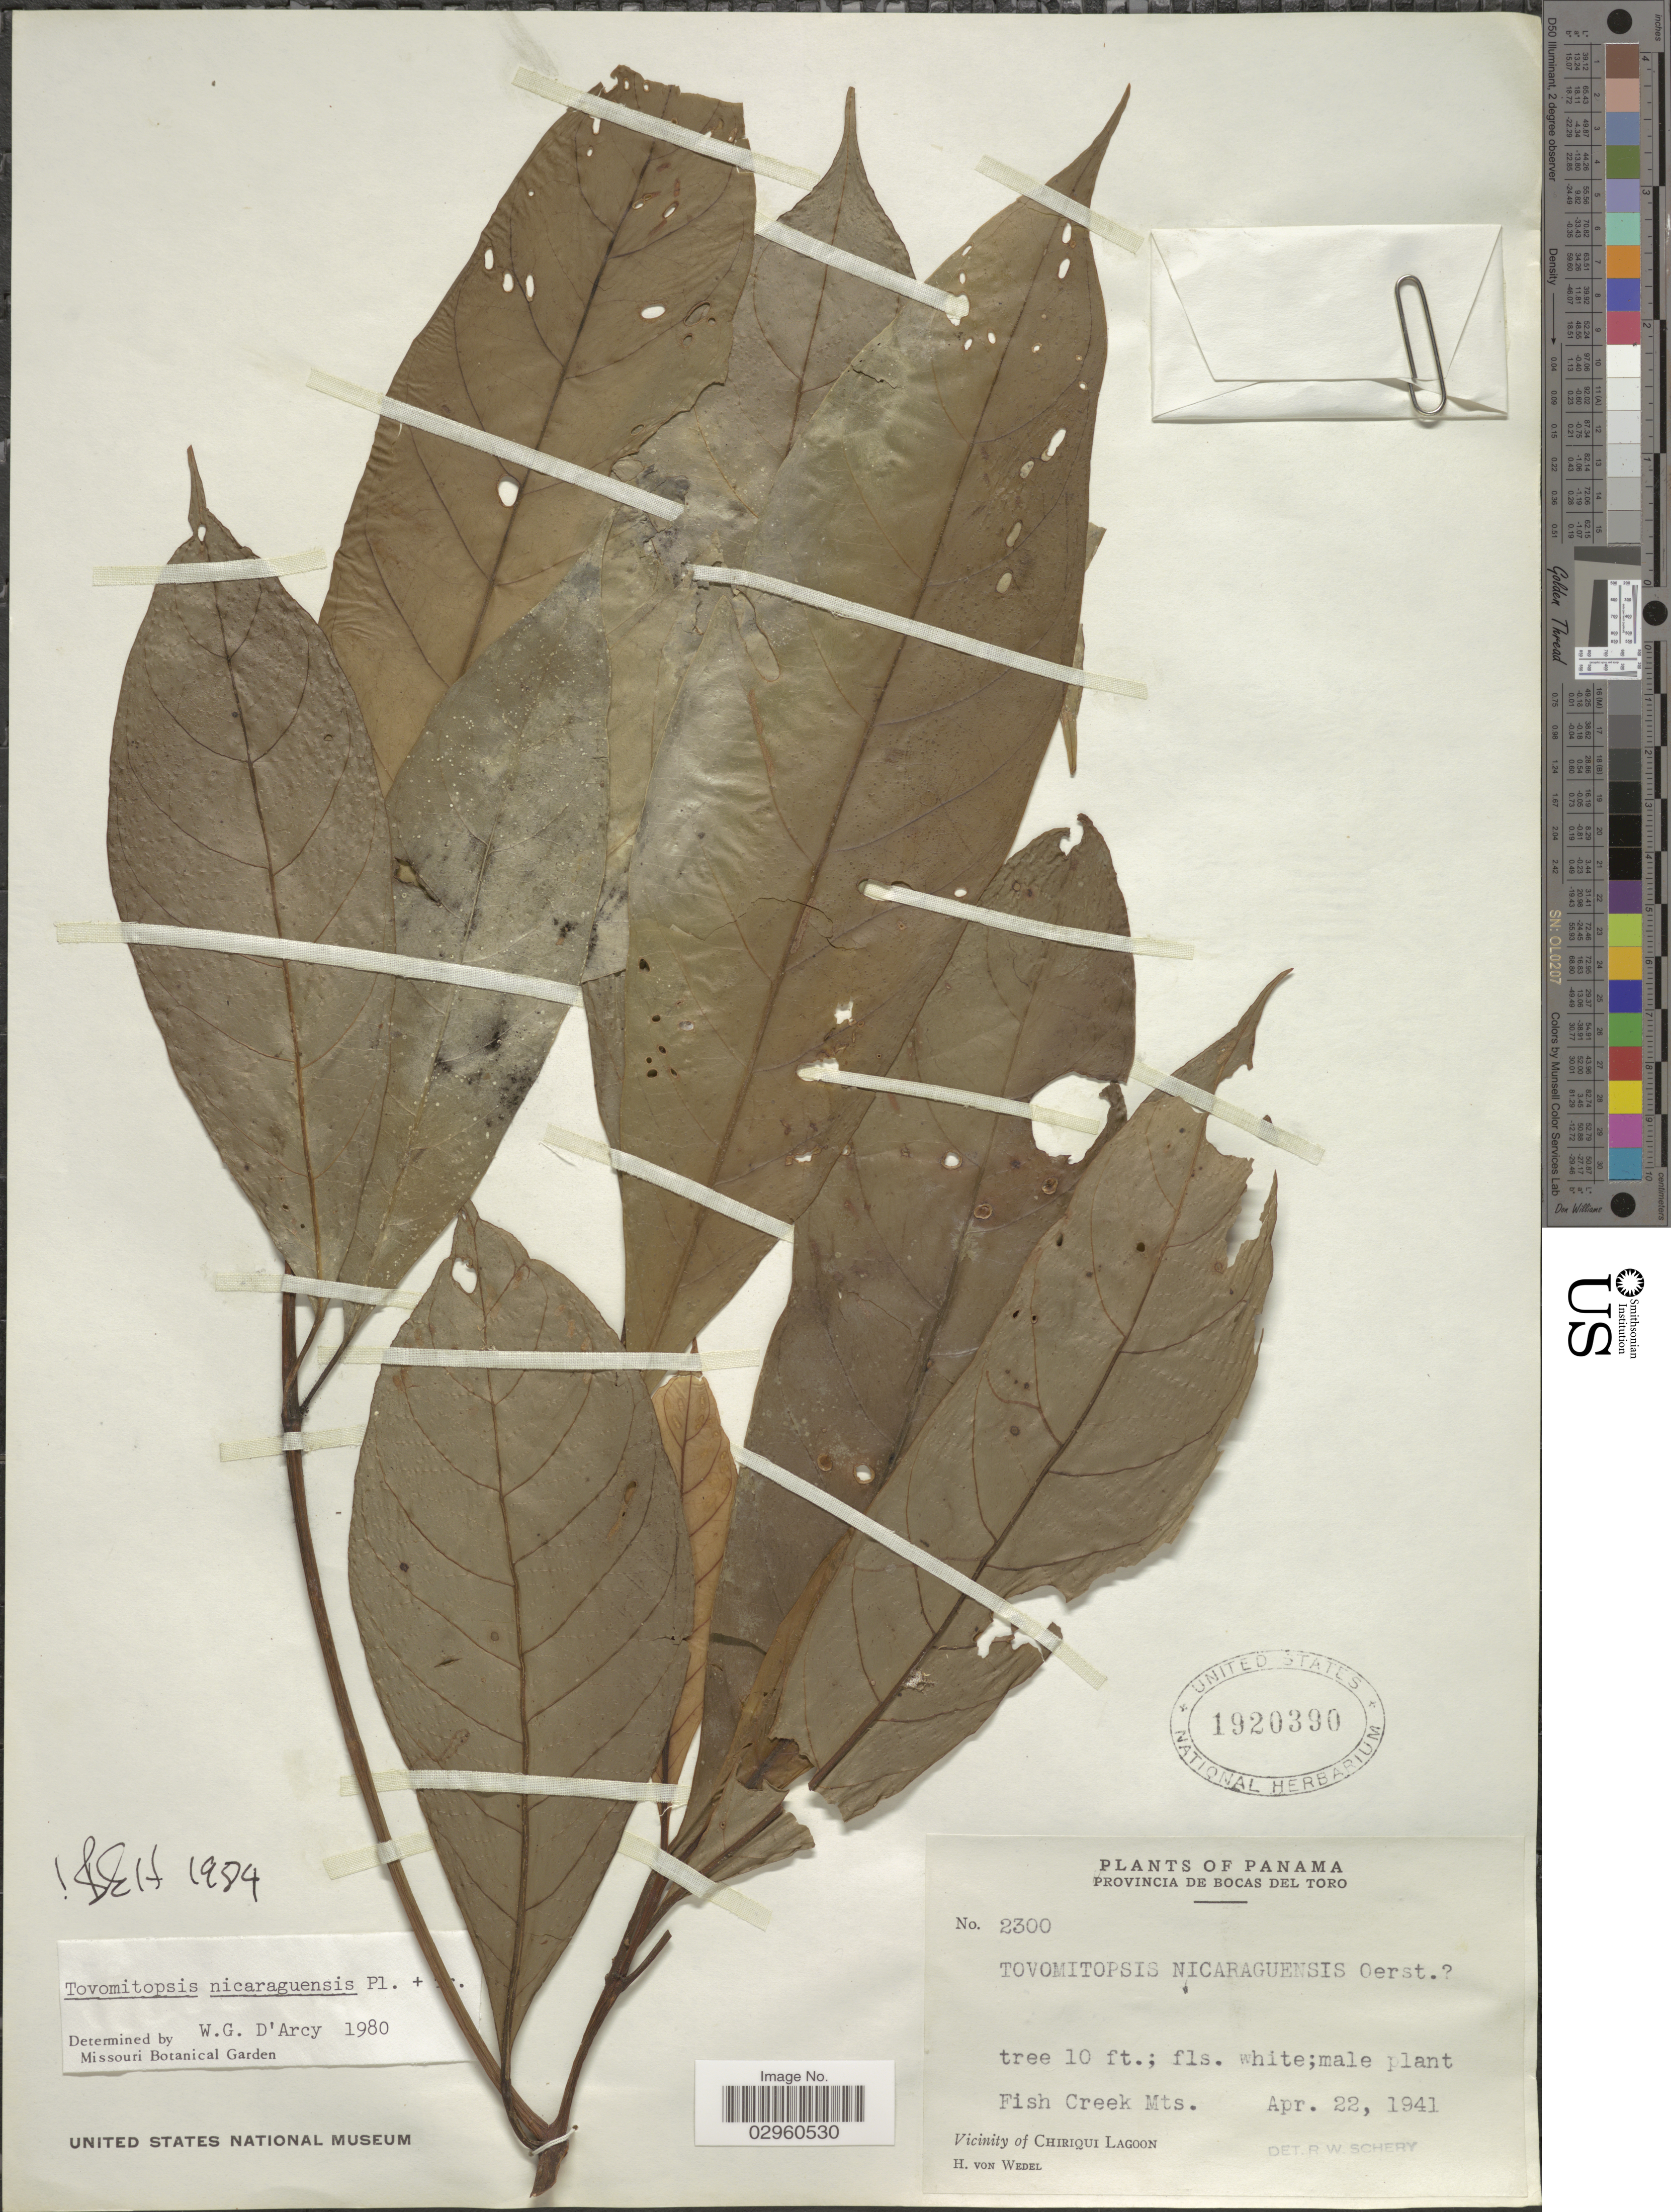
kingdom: Plantae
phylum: Tracheophyta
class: Magnoliopsida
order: Malpighiales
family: Clusiaceae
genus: Chrysochlamys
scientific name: Chrysochlamys nicaraguensis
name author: (Oerst. et al.) Hemsl.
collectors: H. von Wedel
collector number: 2300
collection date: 1941-04-22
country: Panama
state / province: Bocas del Toro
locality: Provincia de Bocas del Toro. Fish Creek Mts. Vicinity of Chiriqui Lagoon.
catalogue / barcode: US 1920390